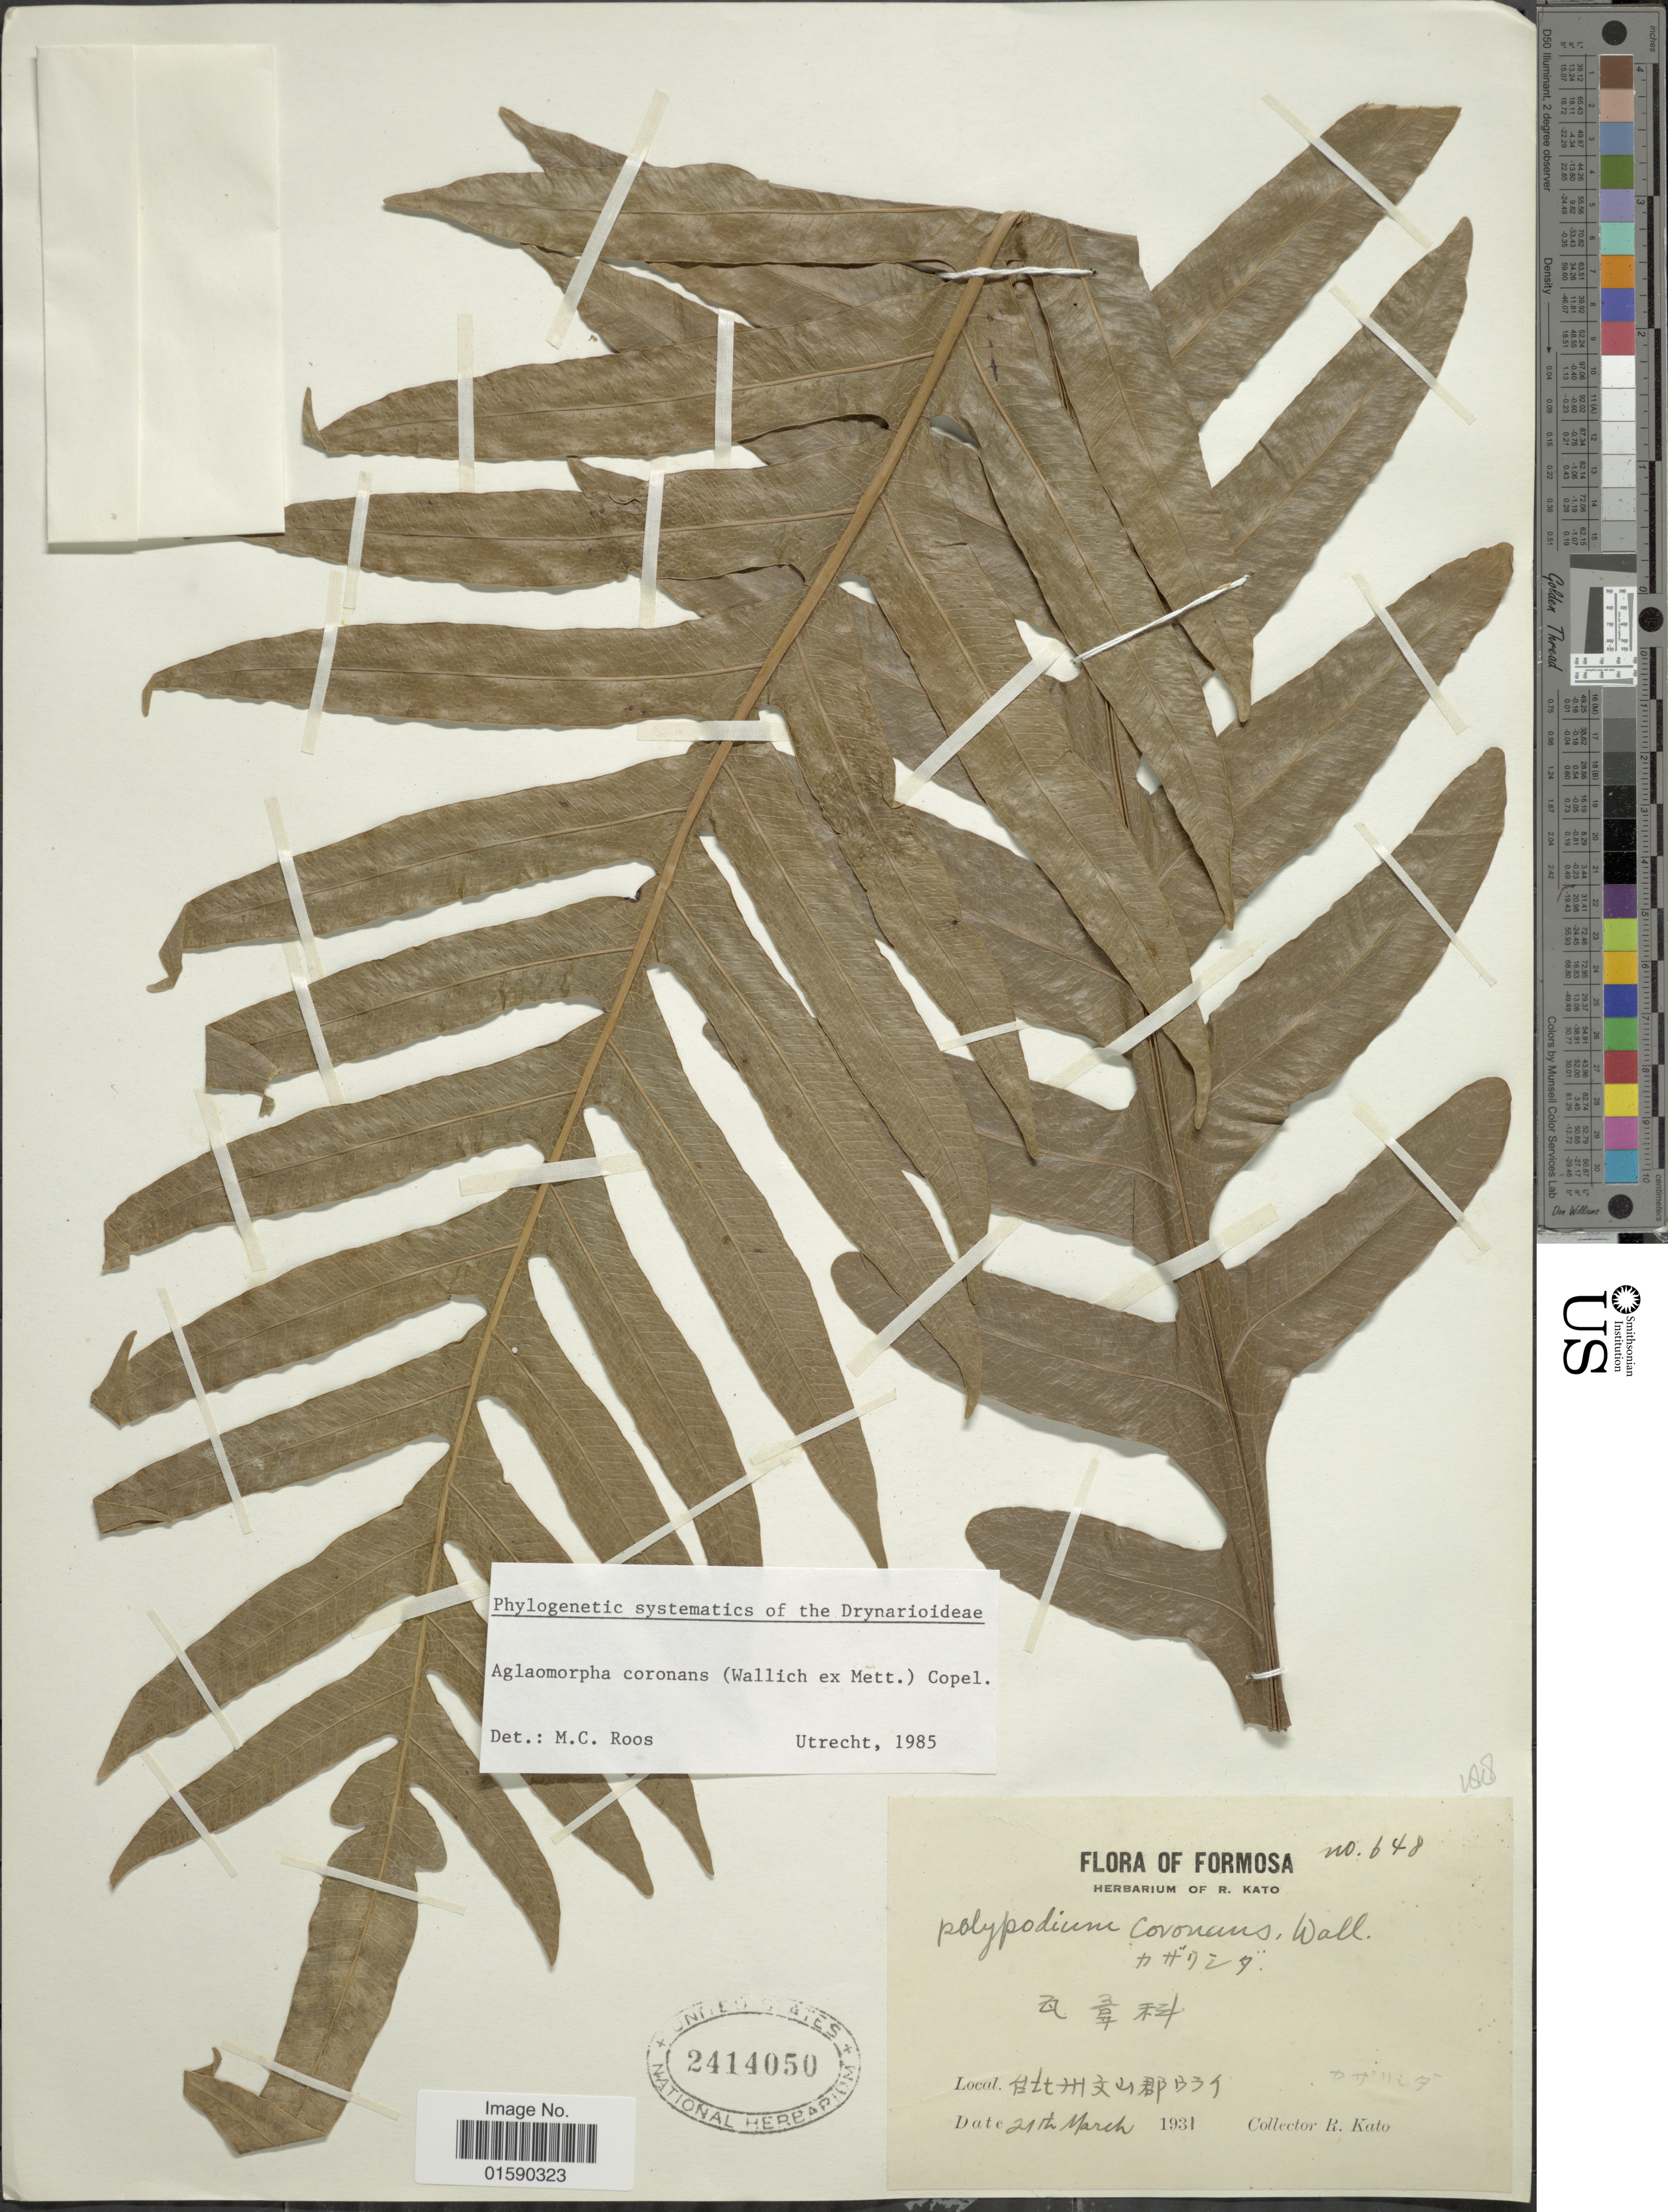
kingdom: Plantae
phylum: Tracheophyta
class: Polypodiopsida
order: Polypodiales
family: Polypodiaceae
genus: Aglaomorpha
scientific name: Aglaomorpha coronans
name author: (Wall. ex Mett.) Copel.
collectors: R. Kato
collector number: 648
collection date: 1931-03-21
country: Taiwan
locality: Formosa, X.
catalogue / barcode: US 2414050